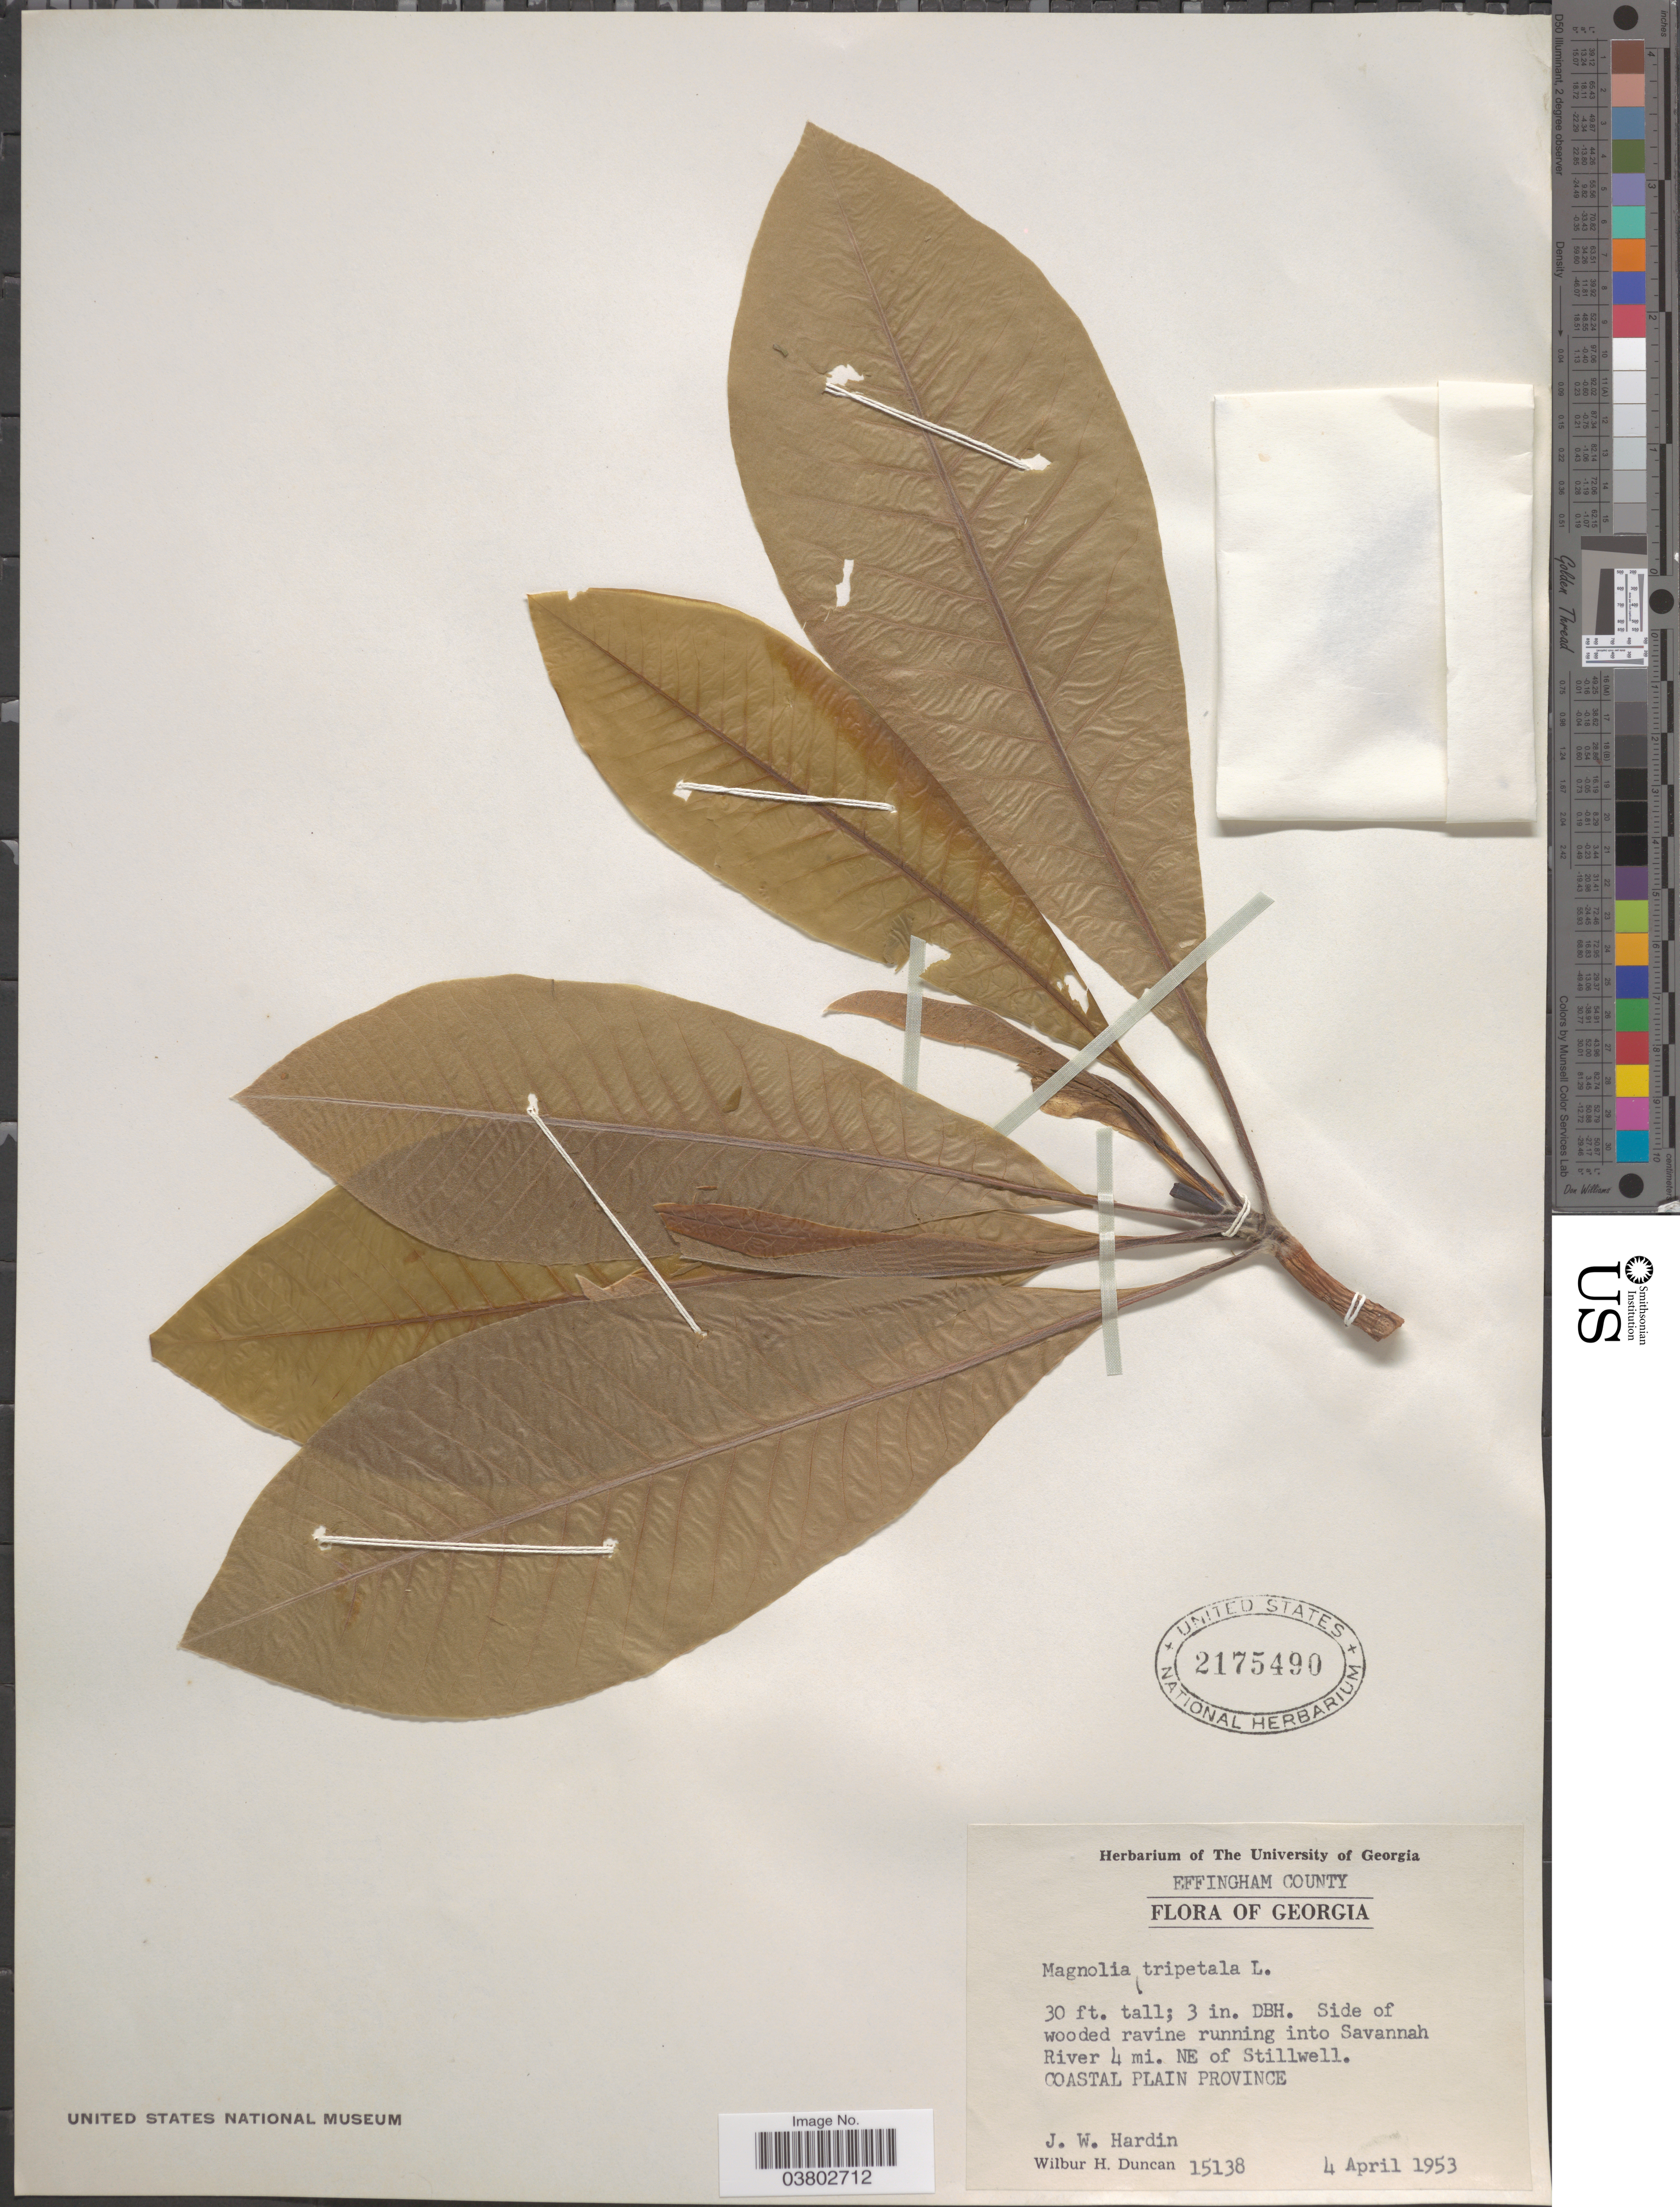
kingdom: Plantae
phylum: Tracheophyta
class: Magnoliopsida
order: Magnoliales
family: Magnoliaceae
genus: Magnolia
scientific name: Magnolia tripetala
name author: L.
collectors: J. Hardin & W. H. Duncan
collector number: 15138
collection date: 1953-04-04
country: United States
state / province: Georgia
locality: Effingham County. Side of wooded ravine running into Savannah River 4 mi. NE of Stillwell. Coastal Plain Province.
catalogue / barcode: US 2175490